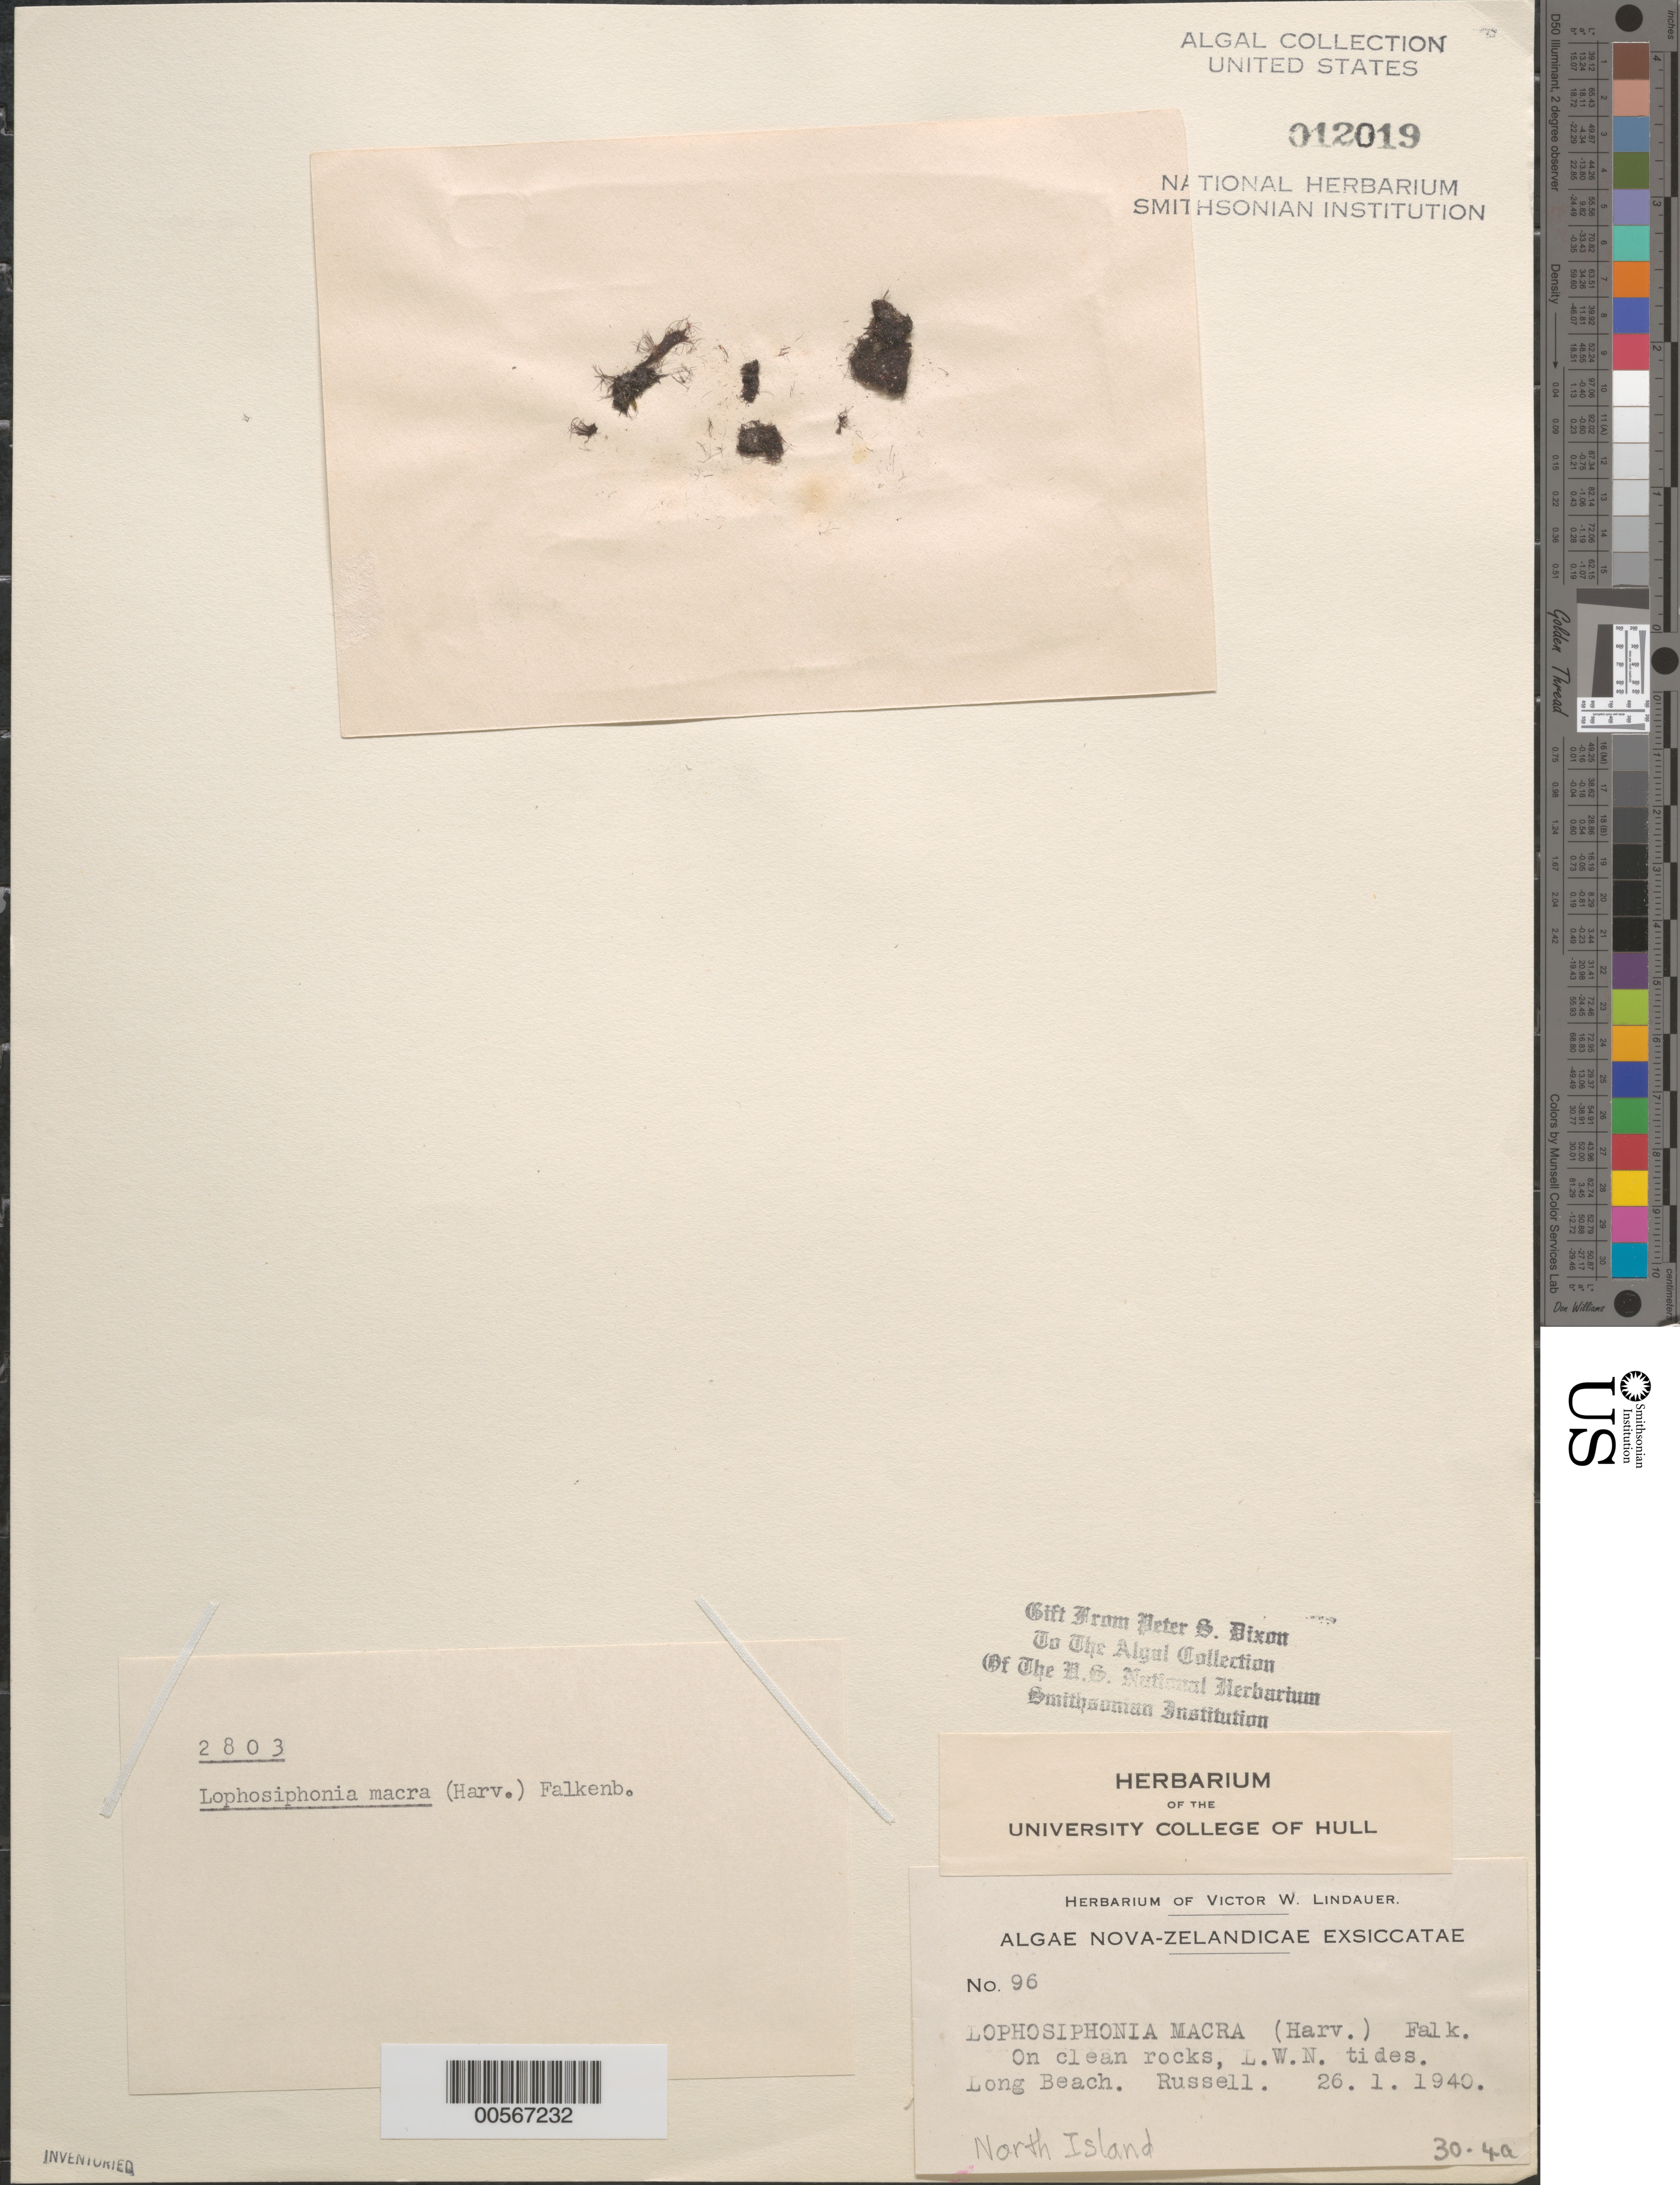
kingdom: Plantae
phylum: Rhodophyta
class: Florideophyceae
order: Ceramiales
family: Rhodomelaceae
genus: Lophosiphonia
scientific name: Lophosiphonia macra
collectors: V. Lindauer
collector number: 96 & PSD 2803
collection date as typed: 26 Jan 1940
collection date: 1940-01-26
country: New Zealand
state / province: Northland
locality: Long beach, russell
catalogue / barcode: US 12019